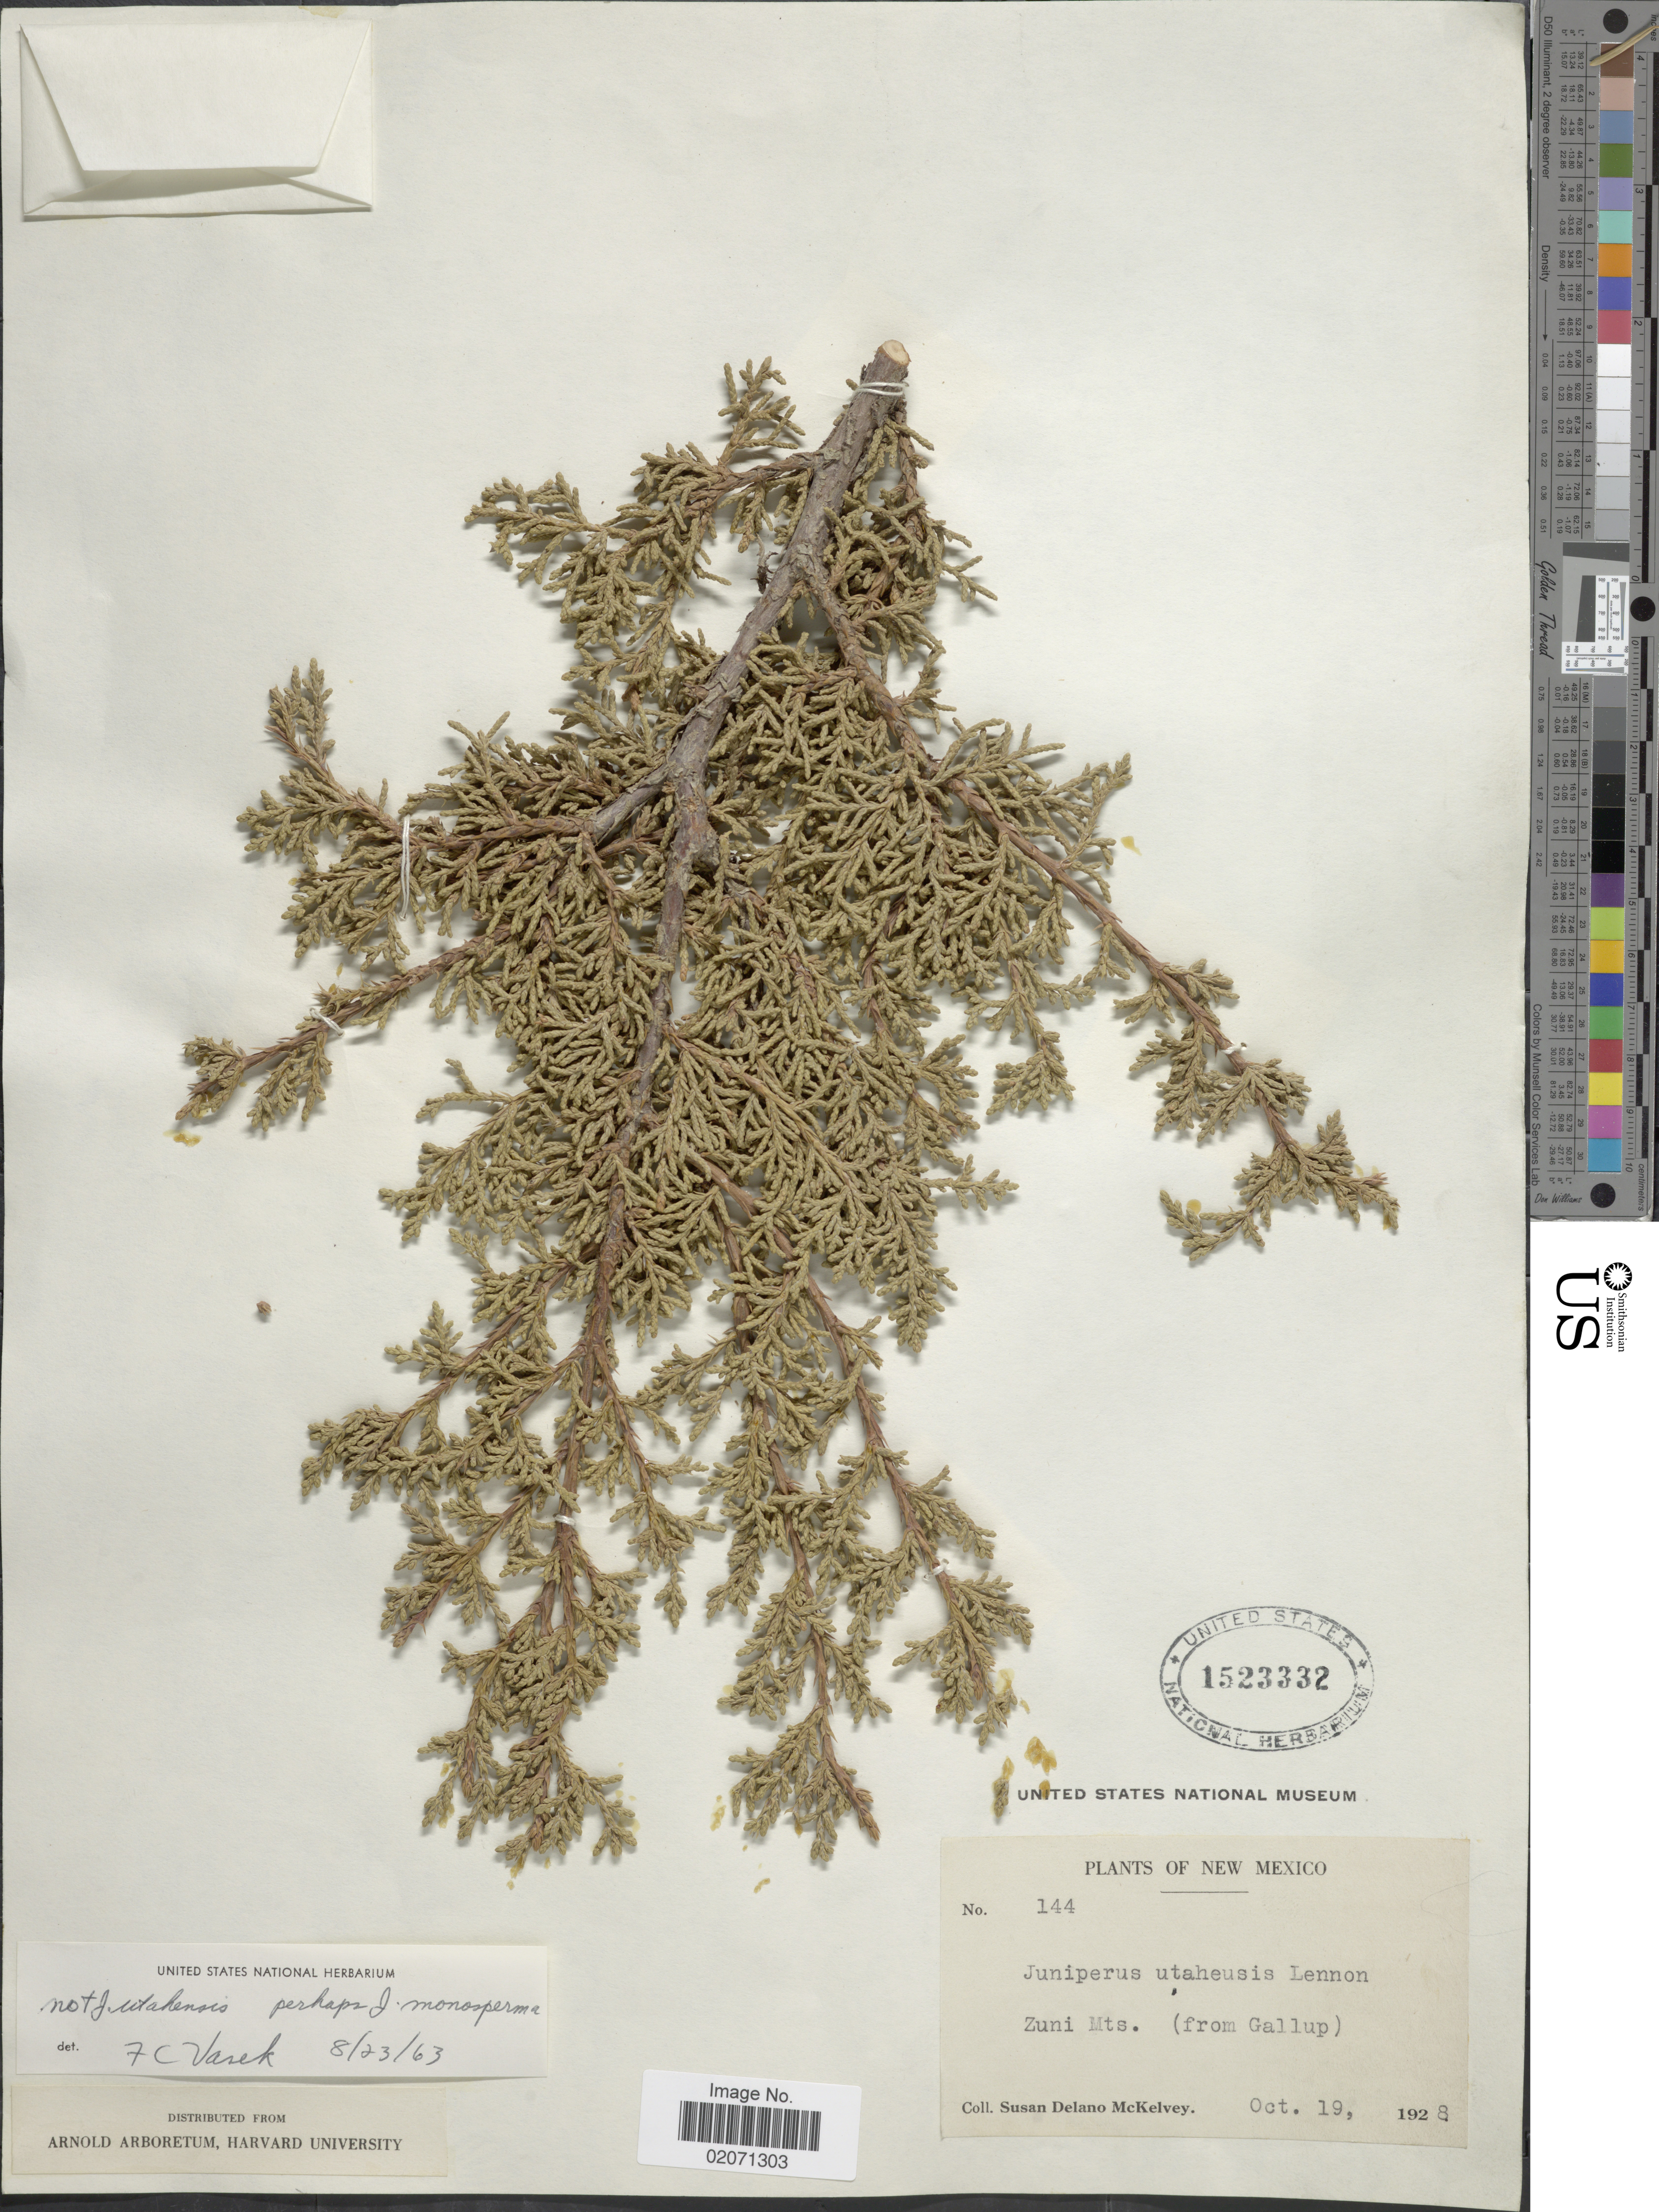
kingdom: Plantae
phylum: Tracheophyta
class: Pinopsida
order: Pinales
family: Cupressaceae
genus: Juniperus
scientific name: Juniperus monosperma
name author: (Engelm.) Sarg.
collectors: S. A. McKelvey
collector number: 144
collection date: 1928-10-19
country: United States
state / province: New Mexico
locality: Zuni Mts. (from Gallup)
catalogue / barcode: US 1523332